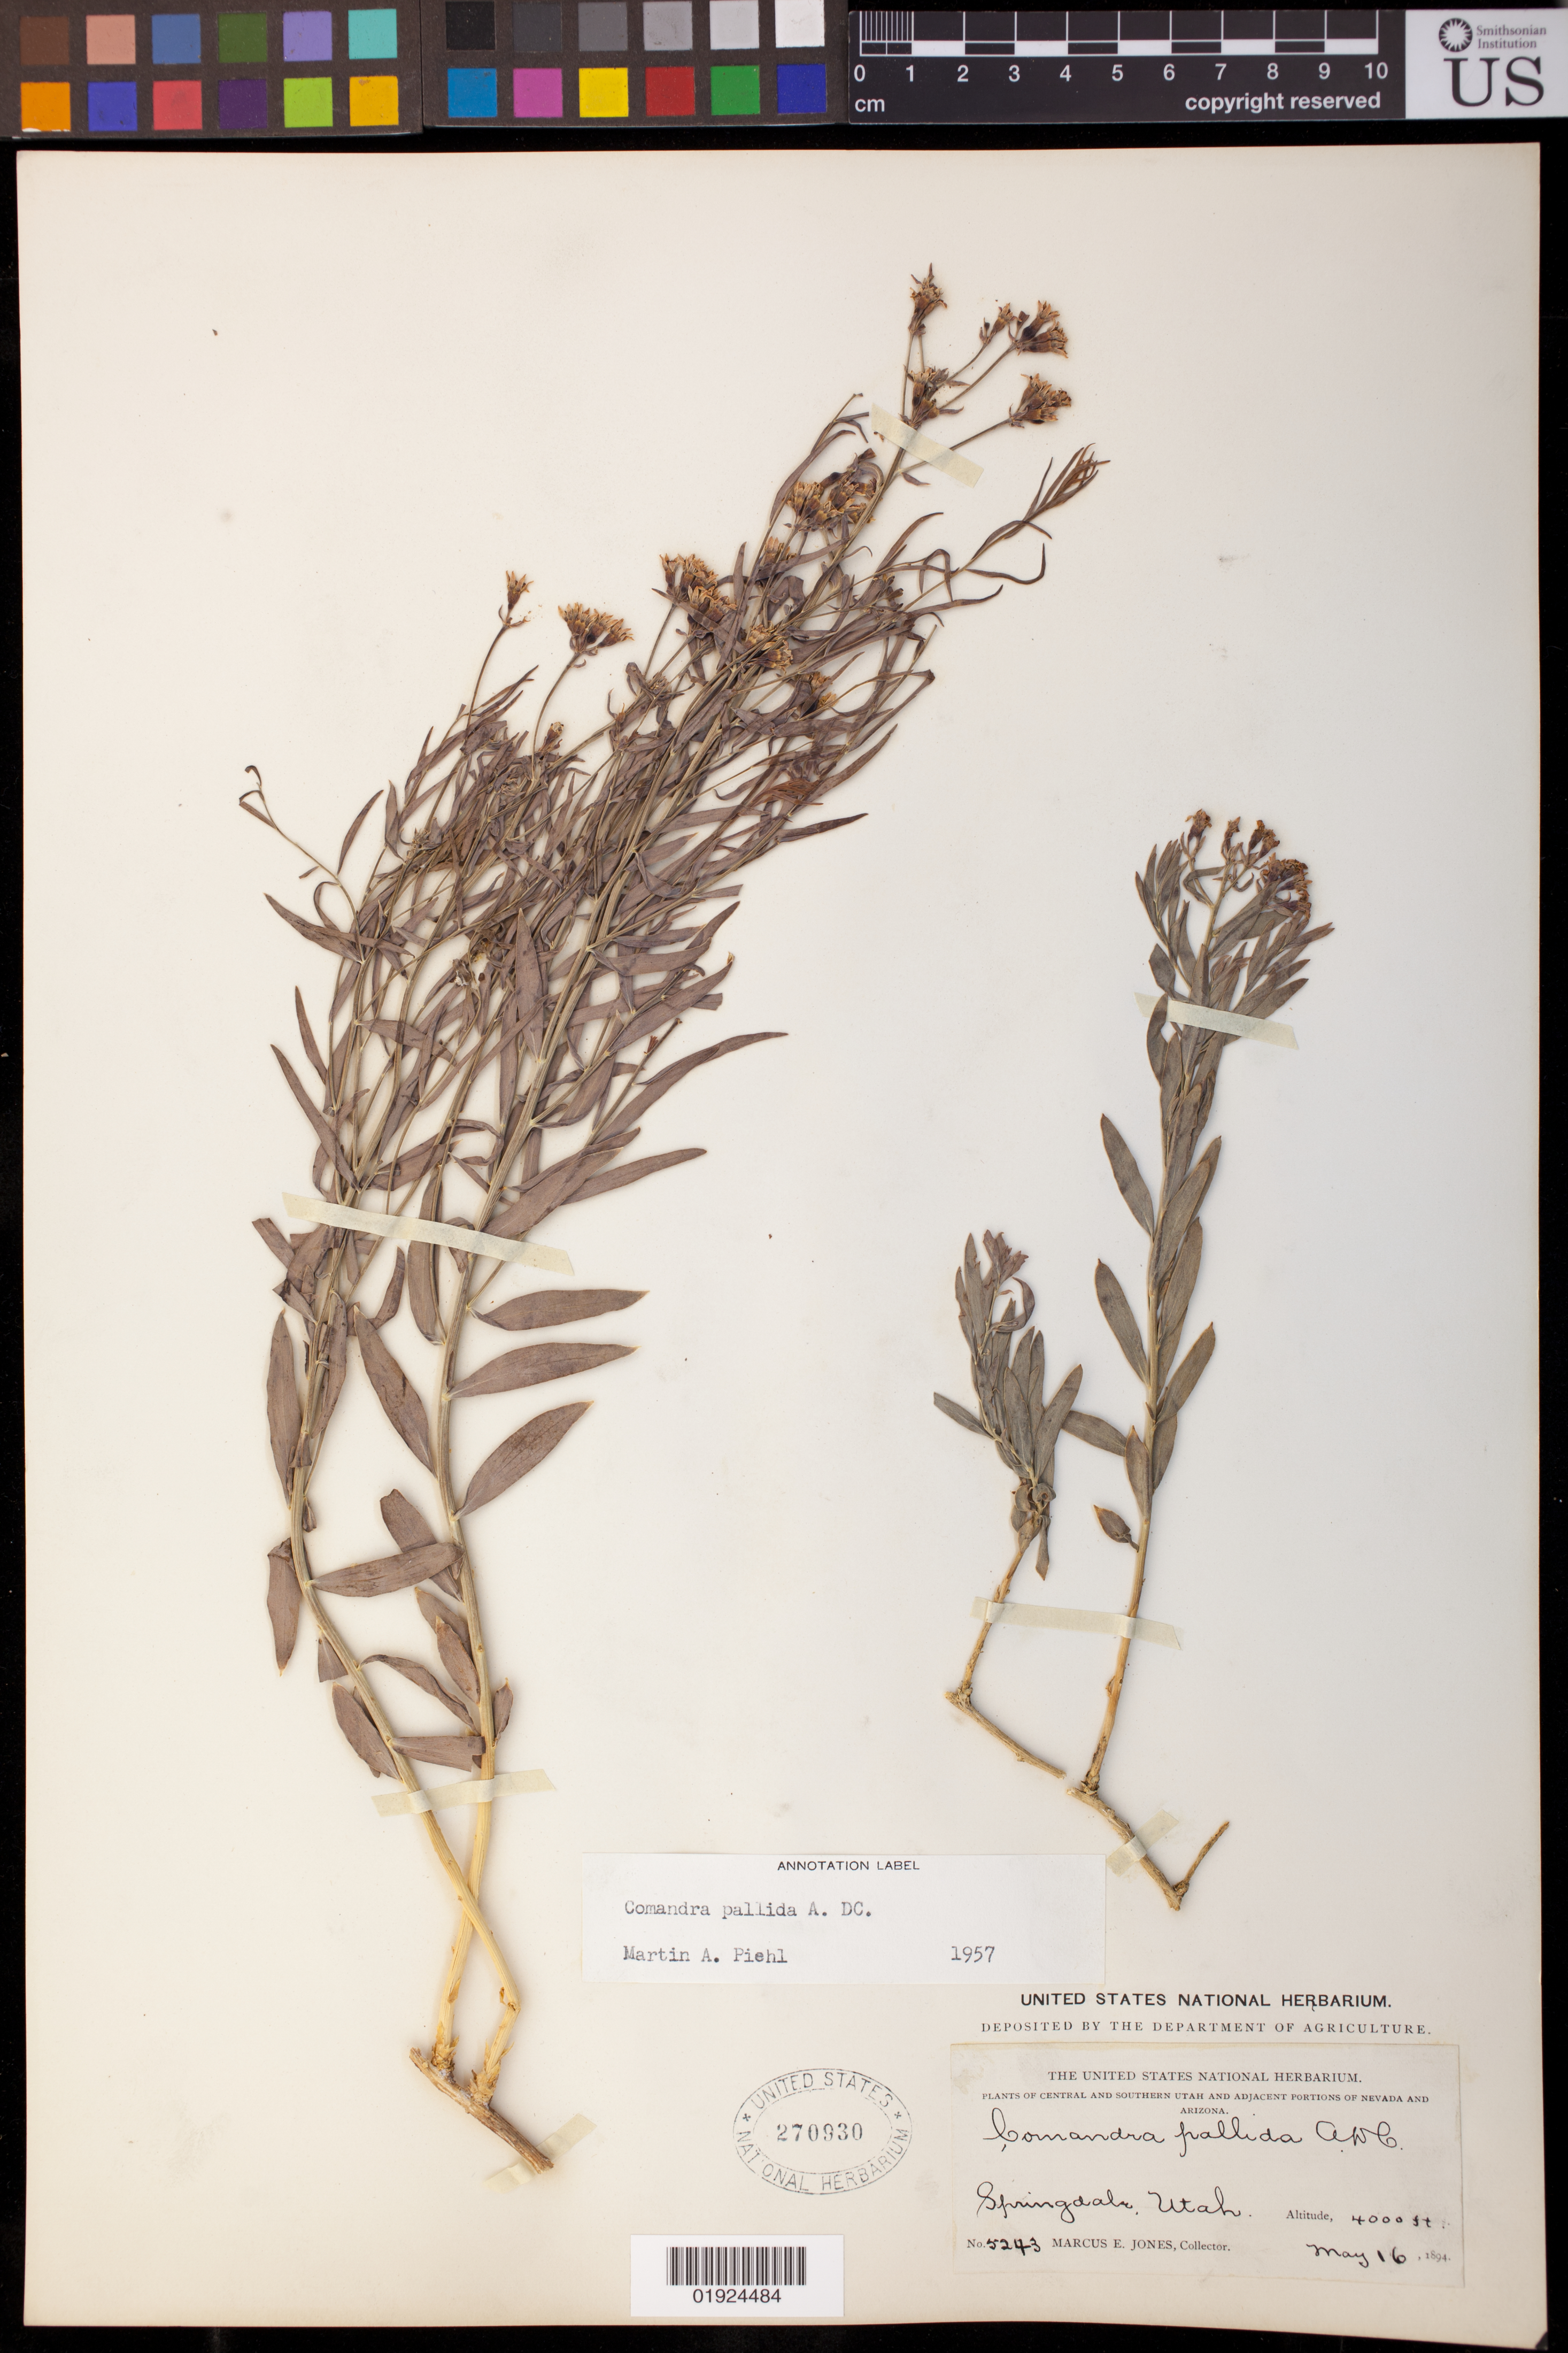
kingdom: Plantae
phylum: Tracheophyta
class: Magnoliopsida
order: Santalales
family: Comandraceae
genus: Comandra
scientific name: Comandra pallida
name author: A. DC.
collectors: M. E. Jones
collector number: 5243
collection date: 1894-05-16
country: United States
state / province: Utah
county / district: Washington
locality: Springdale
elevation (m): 1219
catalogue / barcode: US 270930